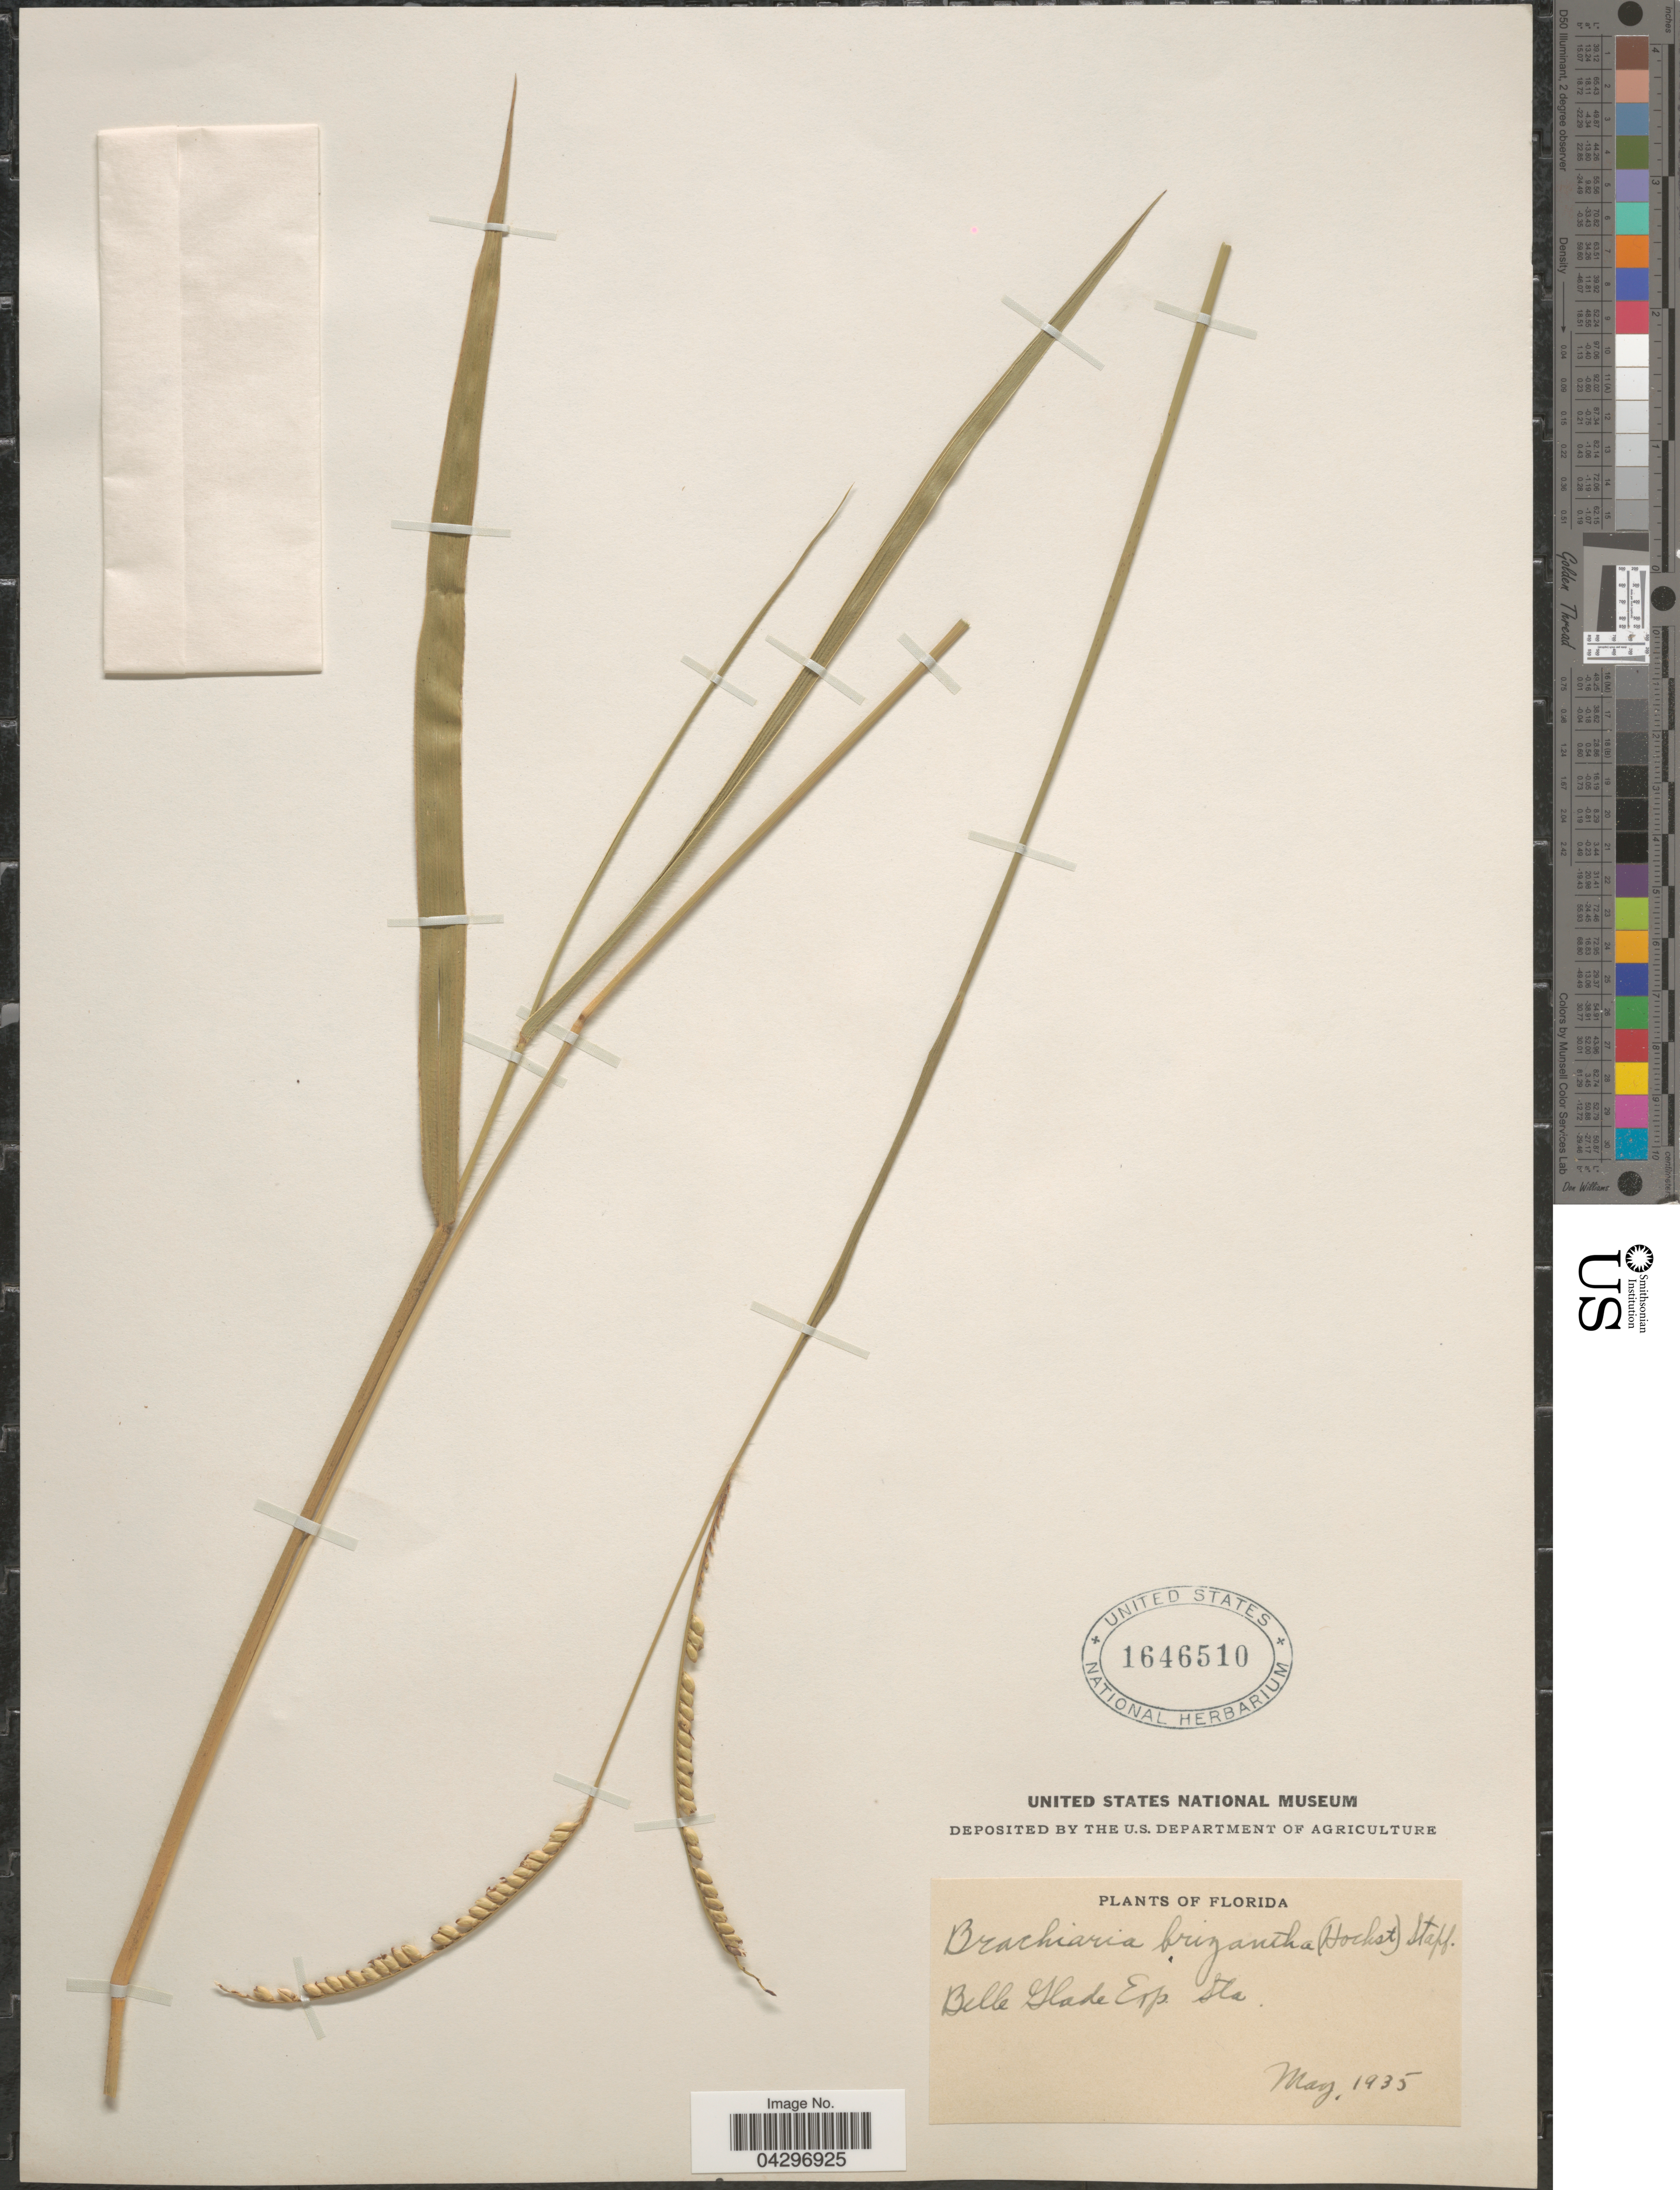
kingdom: Plantae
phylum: Tracheophyta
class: Liliopsida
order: Poales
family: Poaceae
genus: Urochloa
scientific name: Urochloa brizantha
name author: (Hochst. ex A. Rich.) R.D. Webster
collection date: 1935-05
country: United States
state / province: Florida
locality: Belle Glade Exp. Sta.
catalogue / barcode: US 1646510